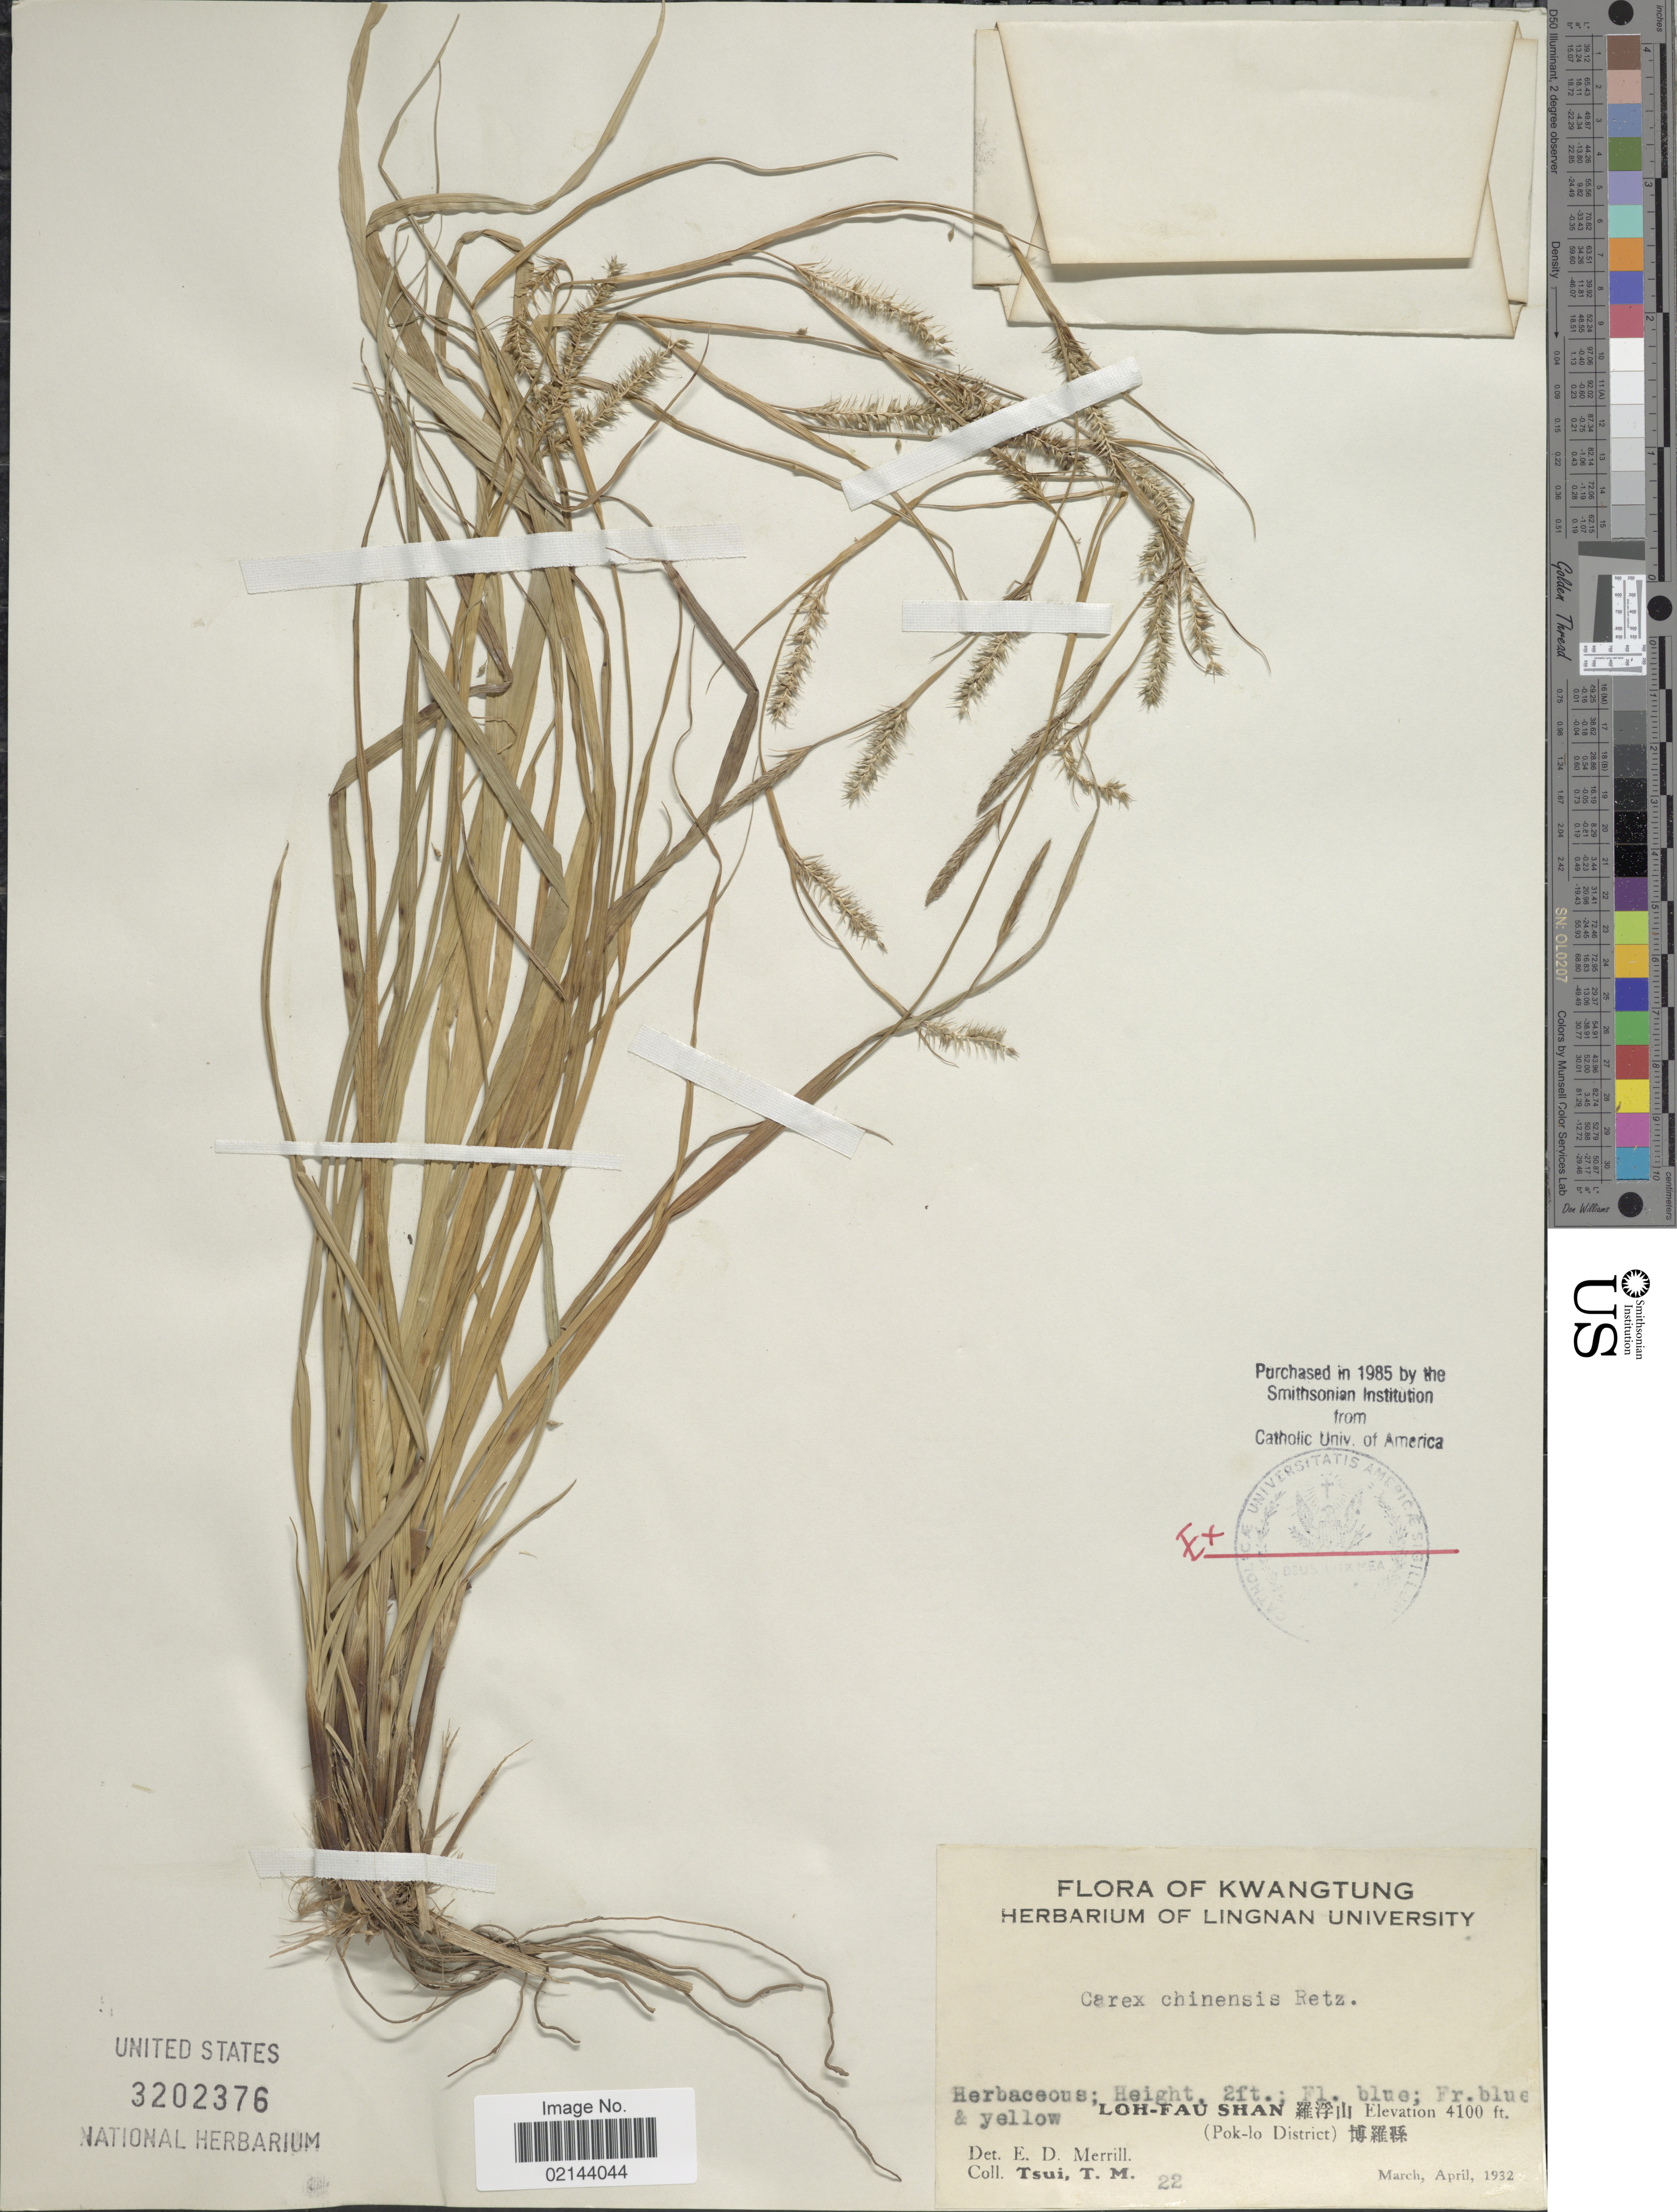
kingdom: Plantae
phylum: Tracheophyta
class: Liliopsida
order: Poales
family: Cyperaceae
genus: Carex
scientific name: Carex chinensis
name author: Retz.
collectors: T. Tsui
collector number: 22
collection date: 1932-03/1932-04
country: China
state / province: Guangdong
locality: Kwangtung, Loh-Fau Shan (Pok-lo District)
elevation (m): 1250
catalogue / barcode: US 3202376